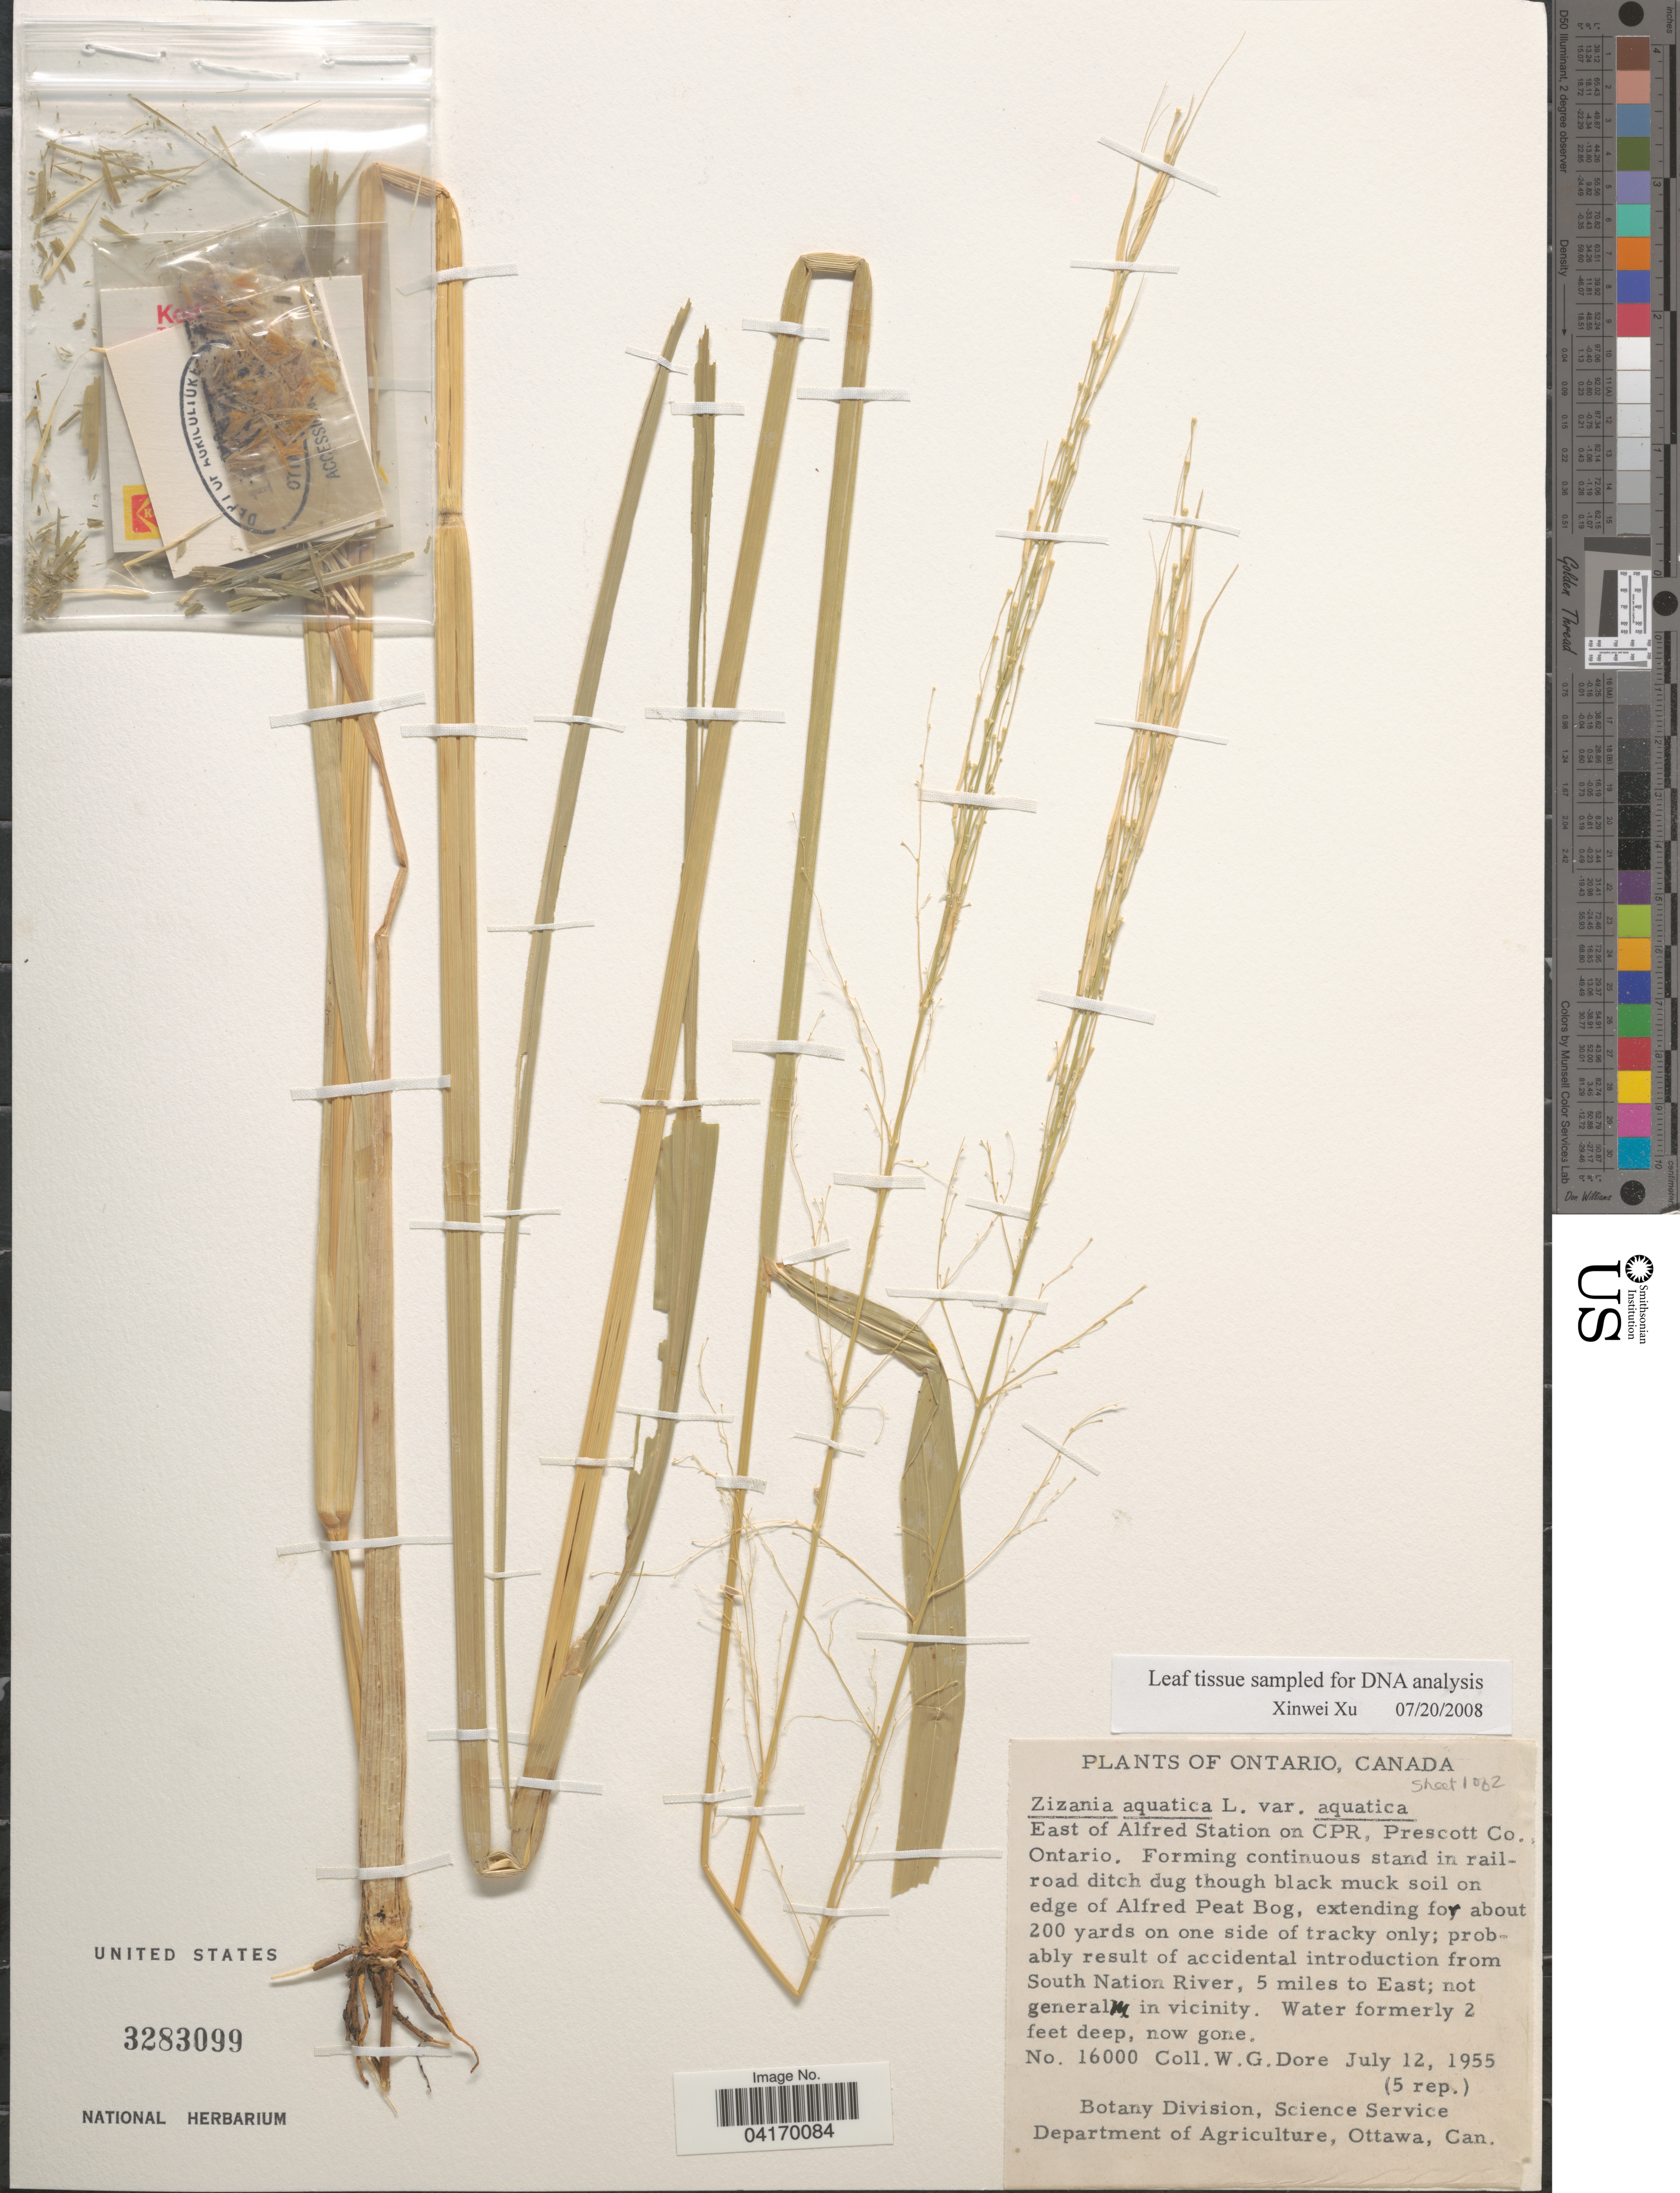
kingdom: Plantae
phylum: Tracheophyta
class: Liliopsida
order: Poales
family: Poaceae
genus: Zizania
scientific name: Zizania aquatica var. aquatica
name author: L.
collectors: W. Dore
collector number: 16000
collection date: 1955-07-12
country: Canada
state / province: Ontario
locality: East of Alfred Station on CPR, Prescott Co. Forming continuous stand in railroad ditch dug though blavk muck soil on edge of Alfred Peast Bog, extending for about 200 yards on one side of tracky only; probably result of accidental introduction from South Nation River, 5 miles to East; not generally in vicinity.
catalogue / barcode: US 3283099